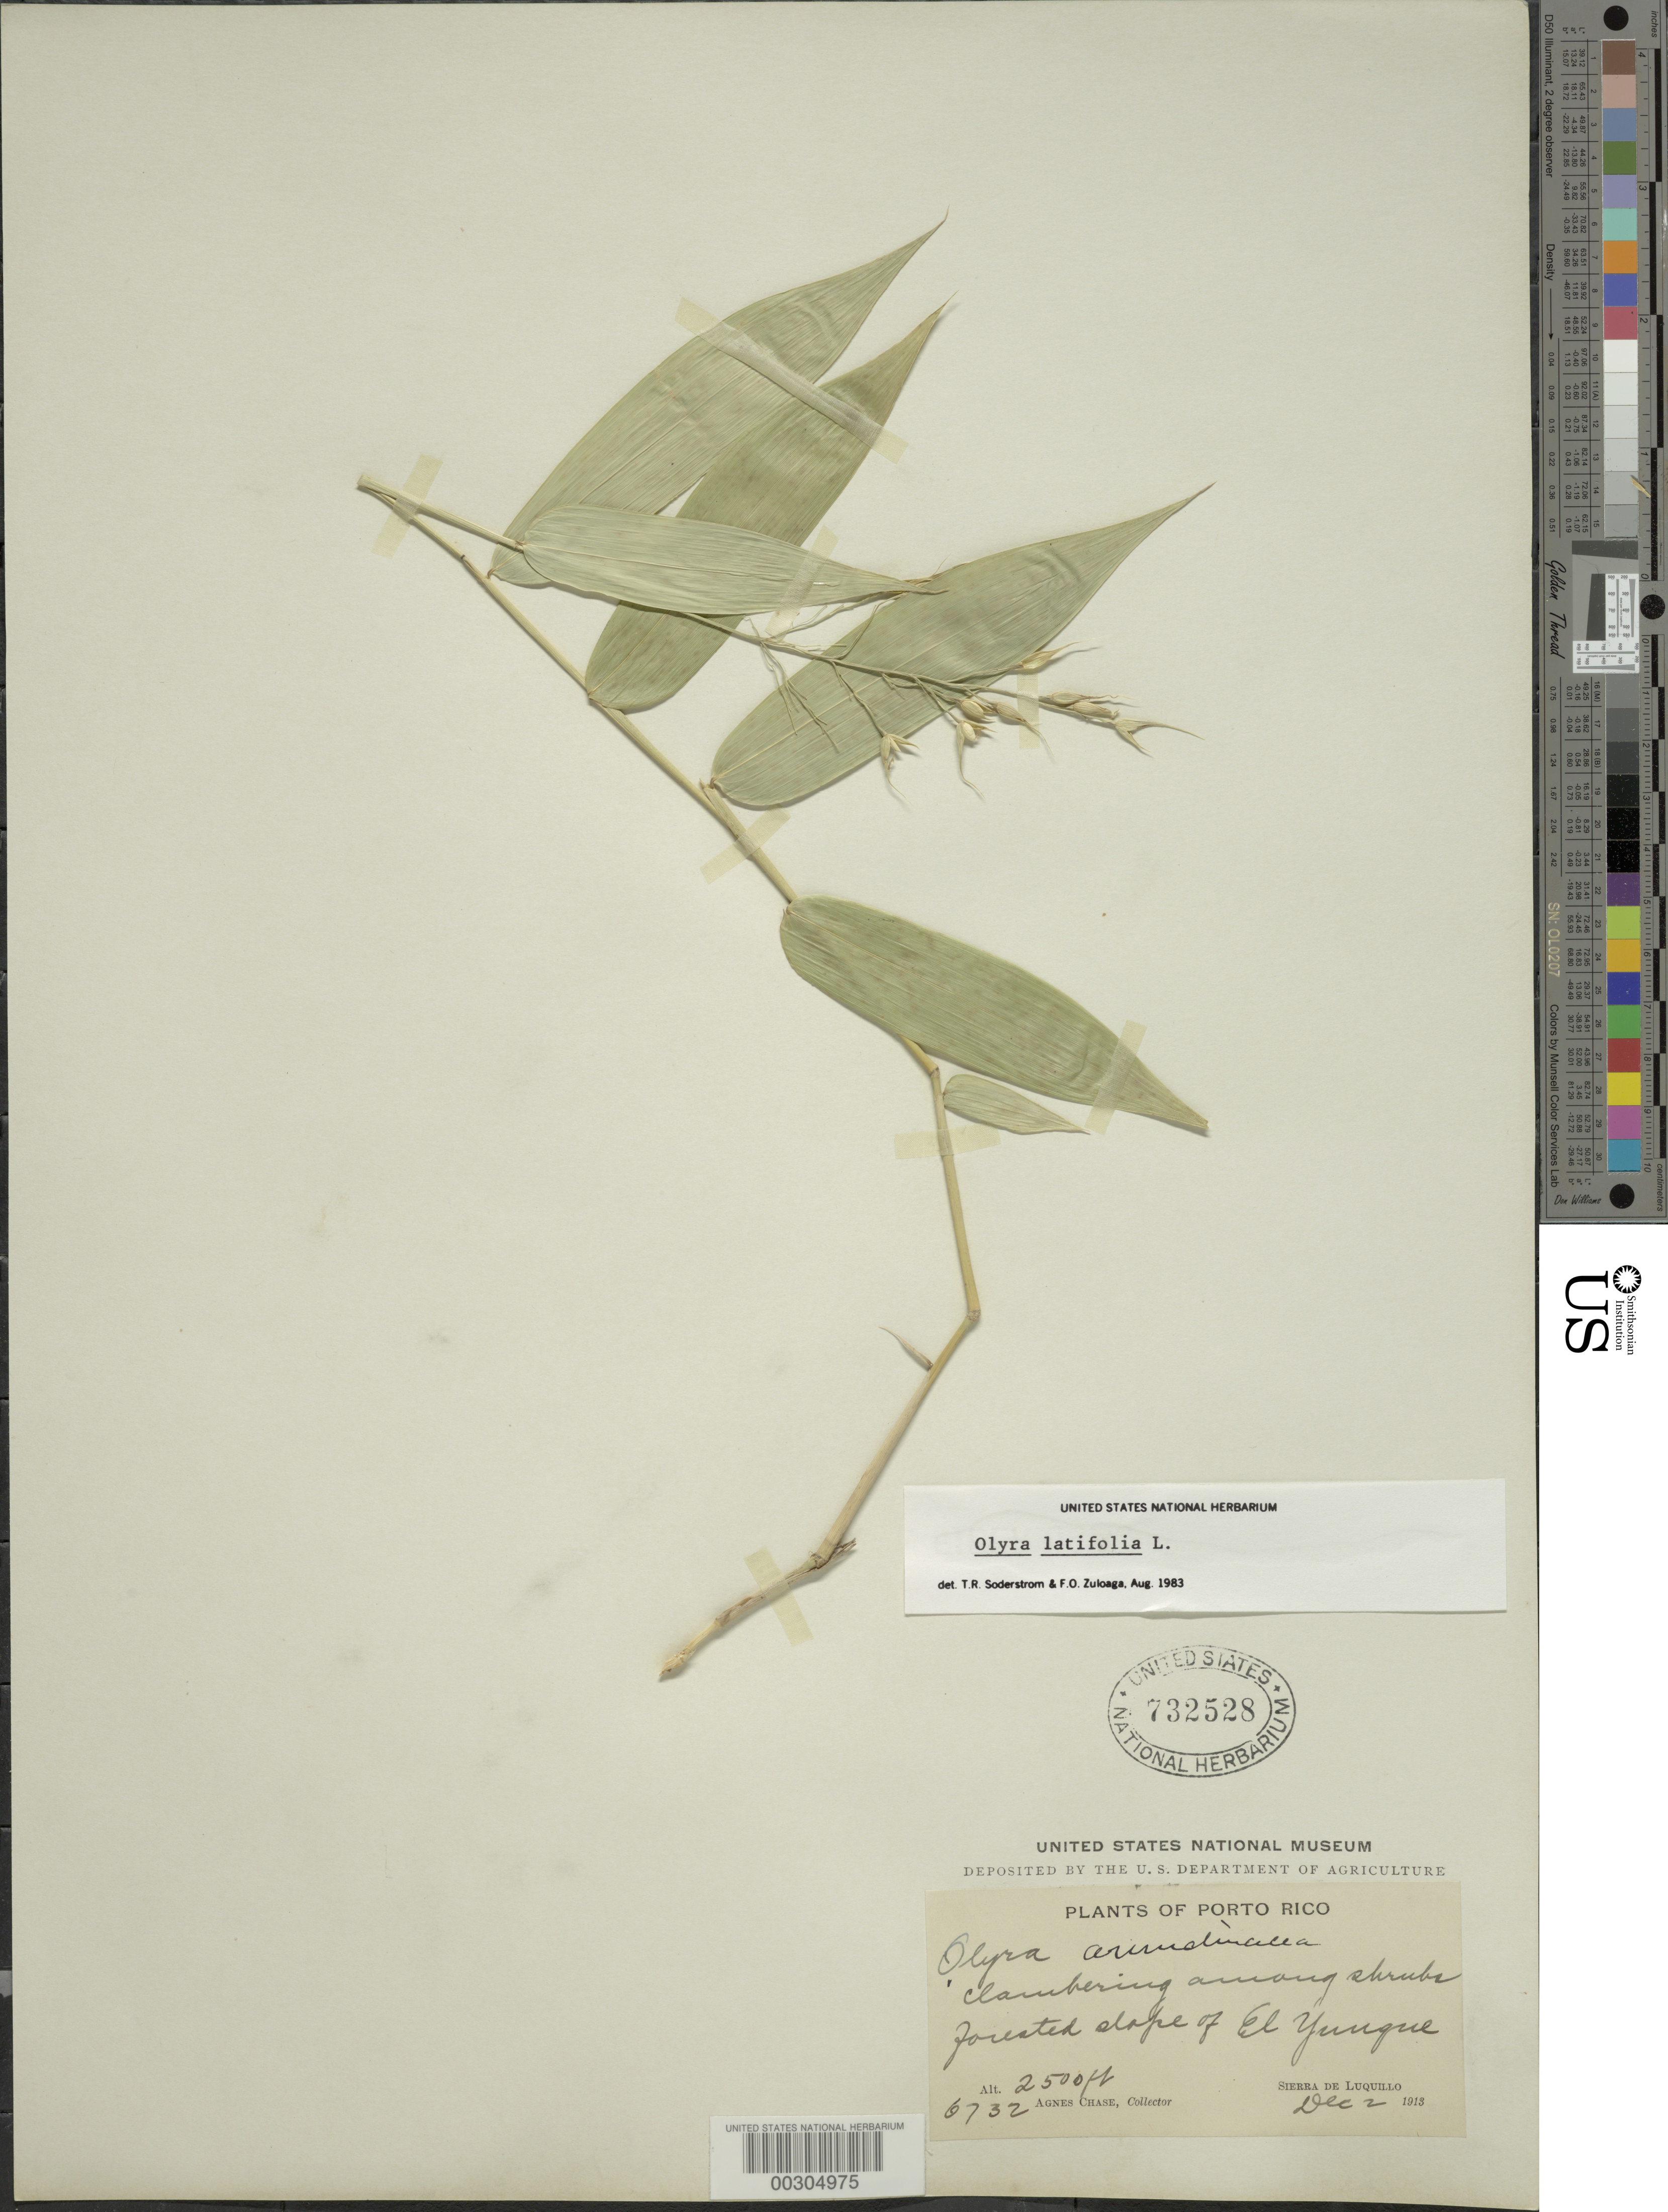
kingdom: Plantae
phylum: Tracheophyta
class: Liliopsida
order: Poales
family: Poaceae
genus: Olyra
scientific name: Olyra latifolia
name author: L.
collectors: A. Chase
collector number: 6732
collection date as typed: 02 Dec 1913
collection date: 1913-12-02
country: Puerto Rico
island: Greater Antilles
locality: El yungue, sierra de luquillo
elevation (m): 763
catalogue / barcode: US 732528